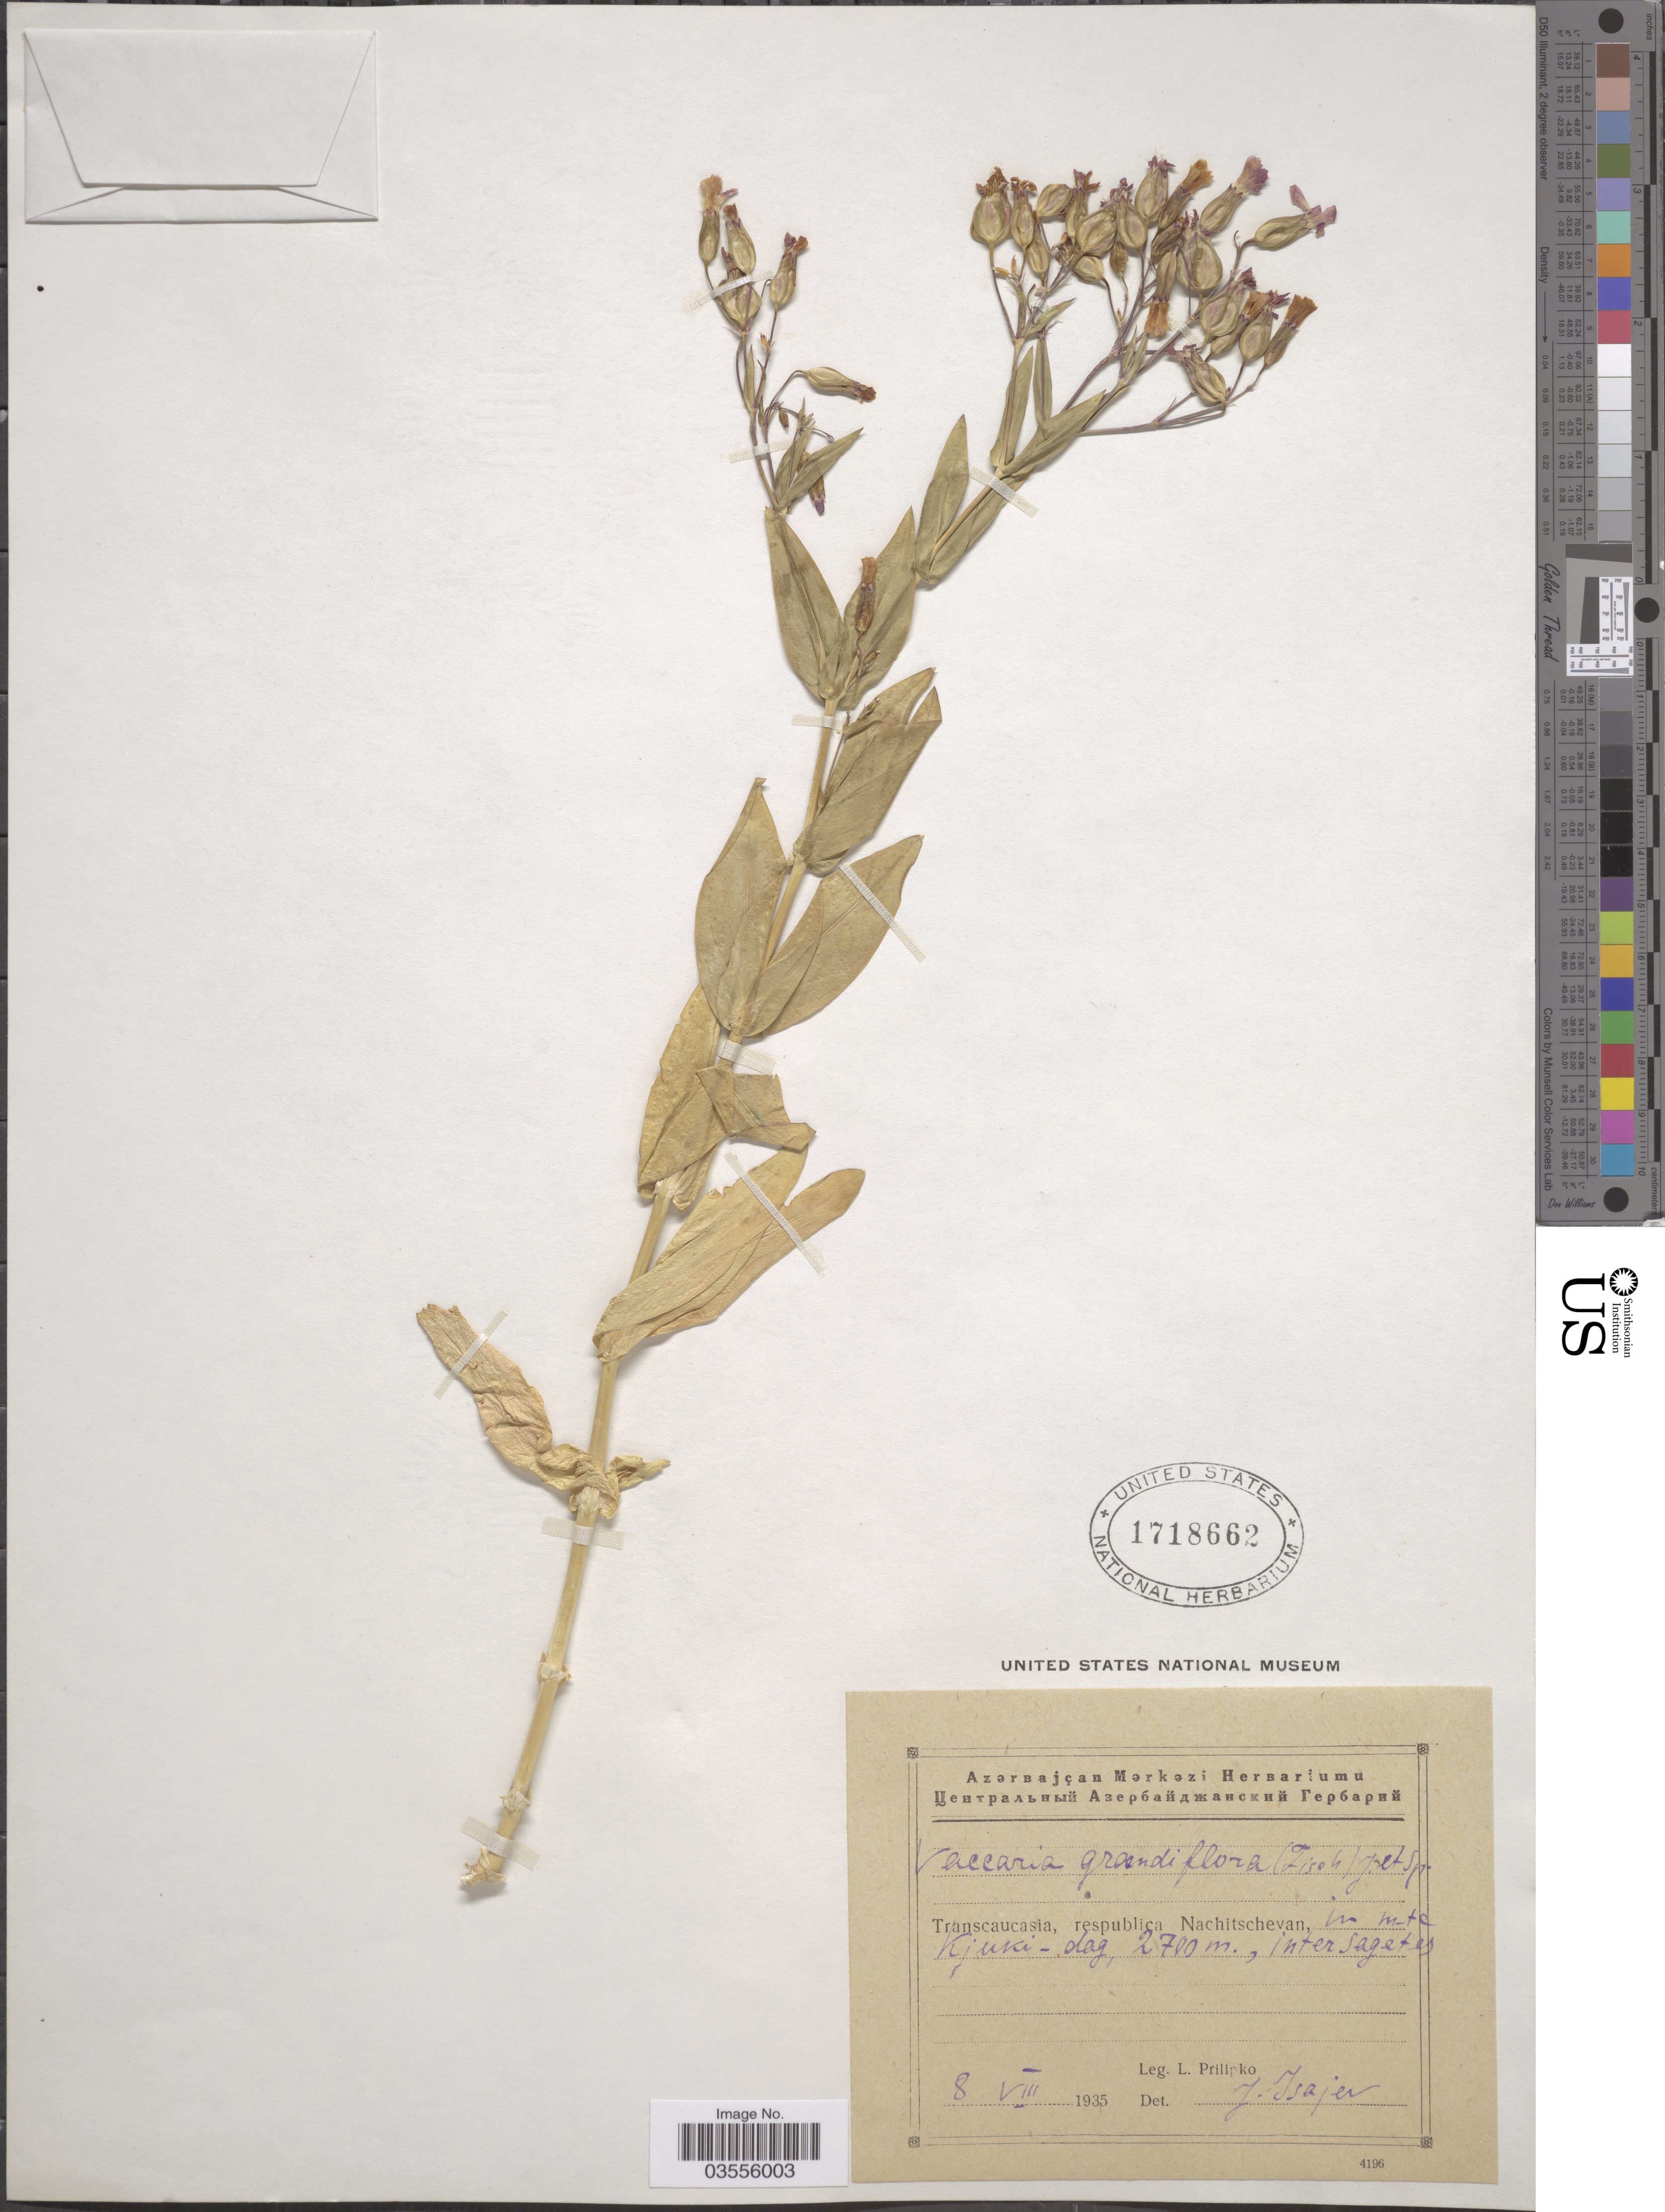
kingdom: Plantae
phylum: Tracheophyta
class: Magnoliopsida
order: Caryophyllales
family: Caryophyllaceae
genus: Gypsophila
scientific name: Gypsophila vaccaria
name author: (L.) Sm.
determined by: Strong, M. T., (US), Smithsonian Institution - National Museum of Natural History (UNITED STATES)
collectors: L. Prilipko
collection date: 1935-08-08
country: Azerbaijan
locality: Transcaucasia, respublica Nachitschevan, in mte Kjuki-dag.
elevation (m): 2700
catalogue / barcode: US 1718662